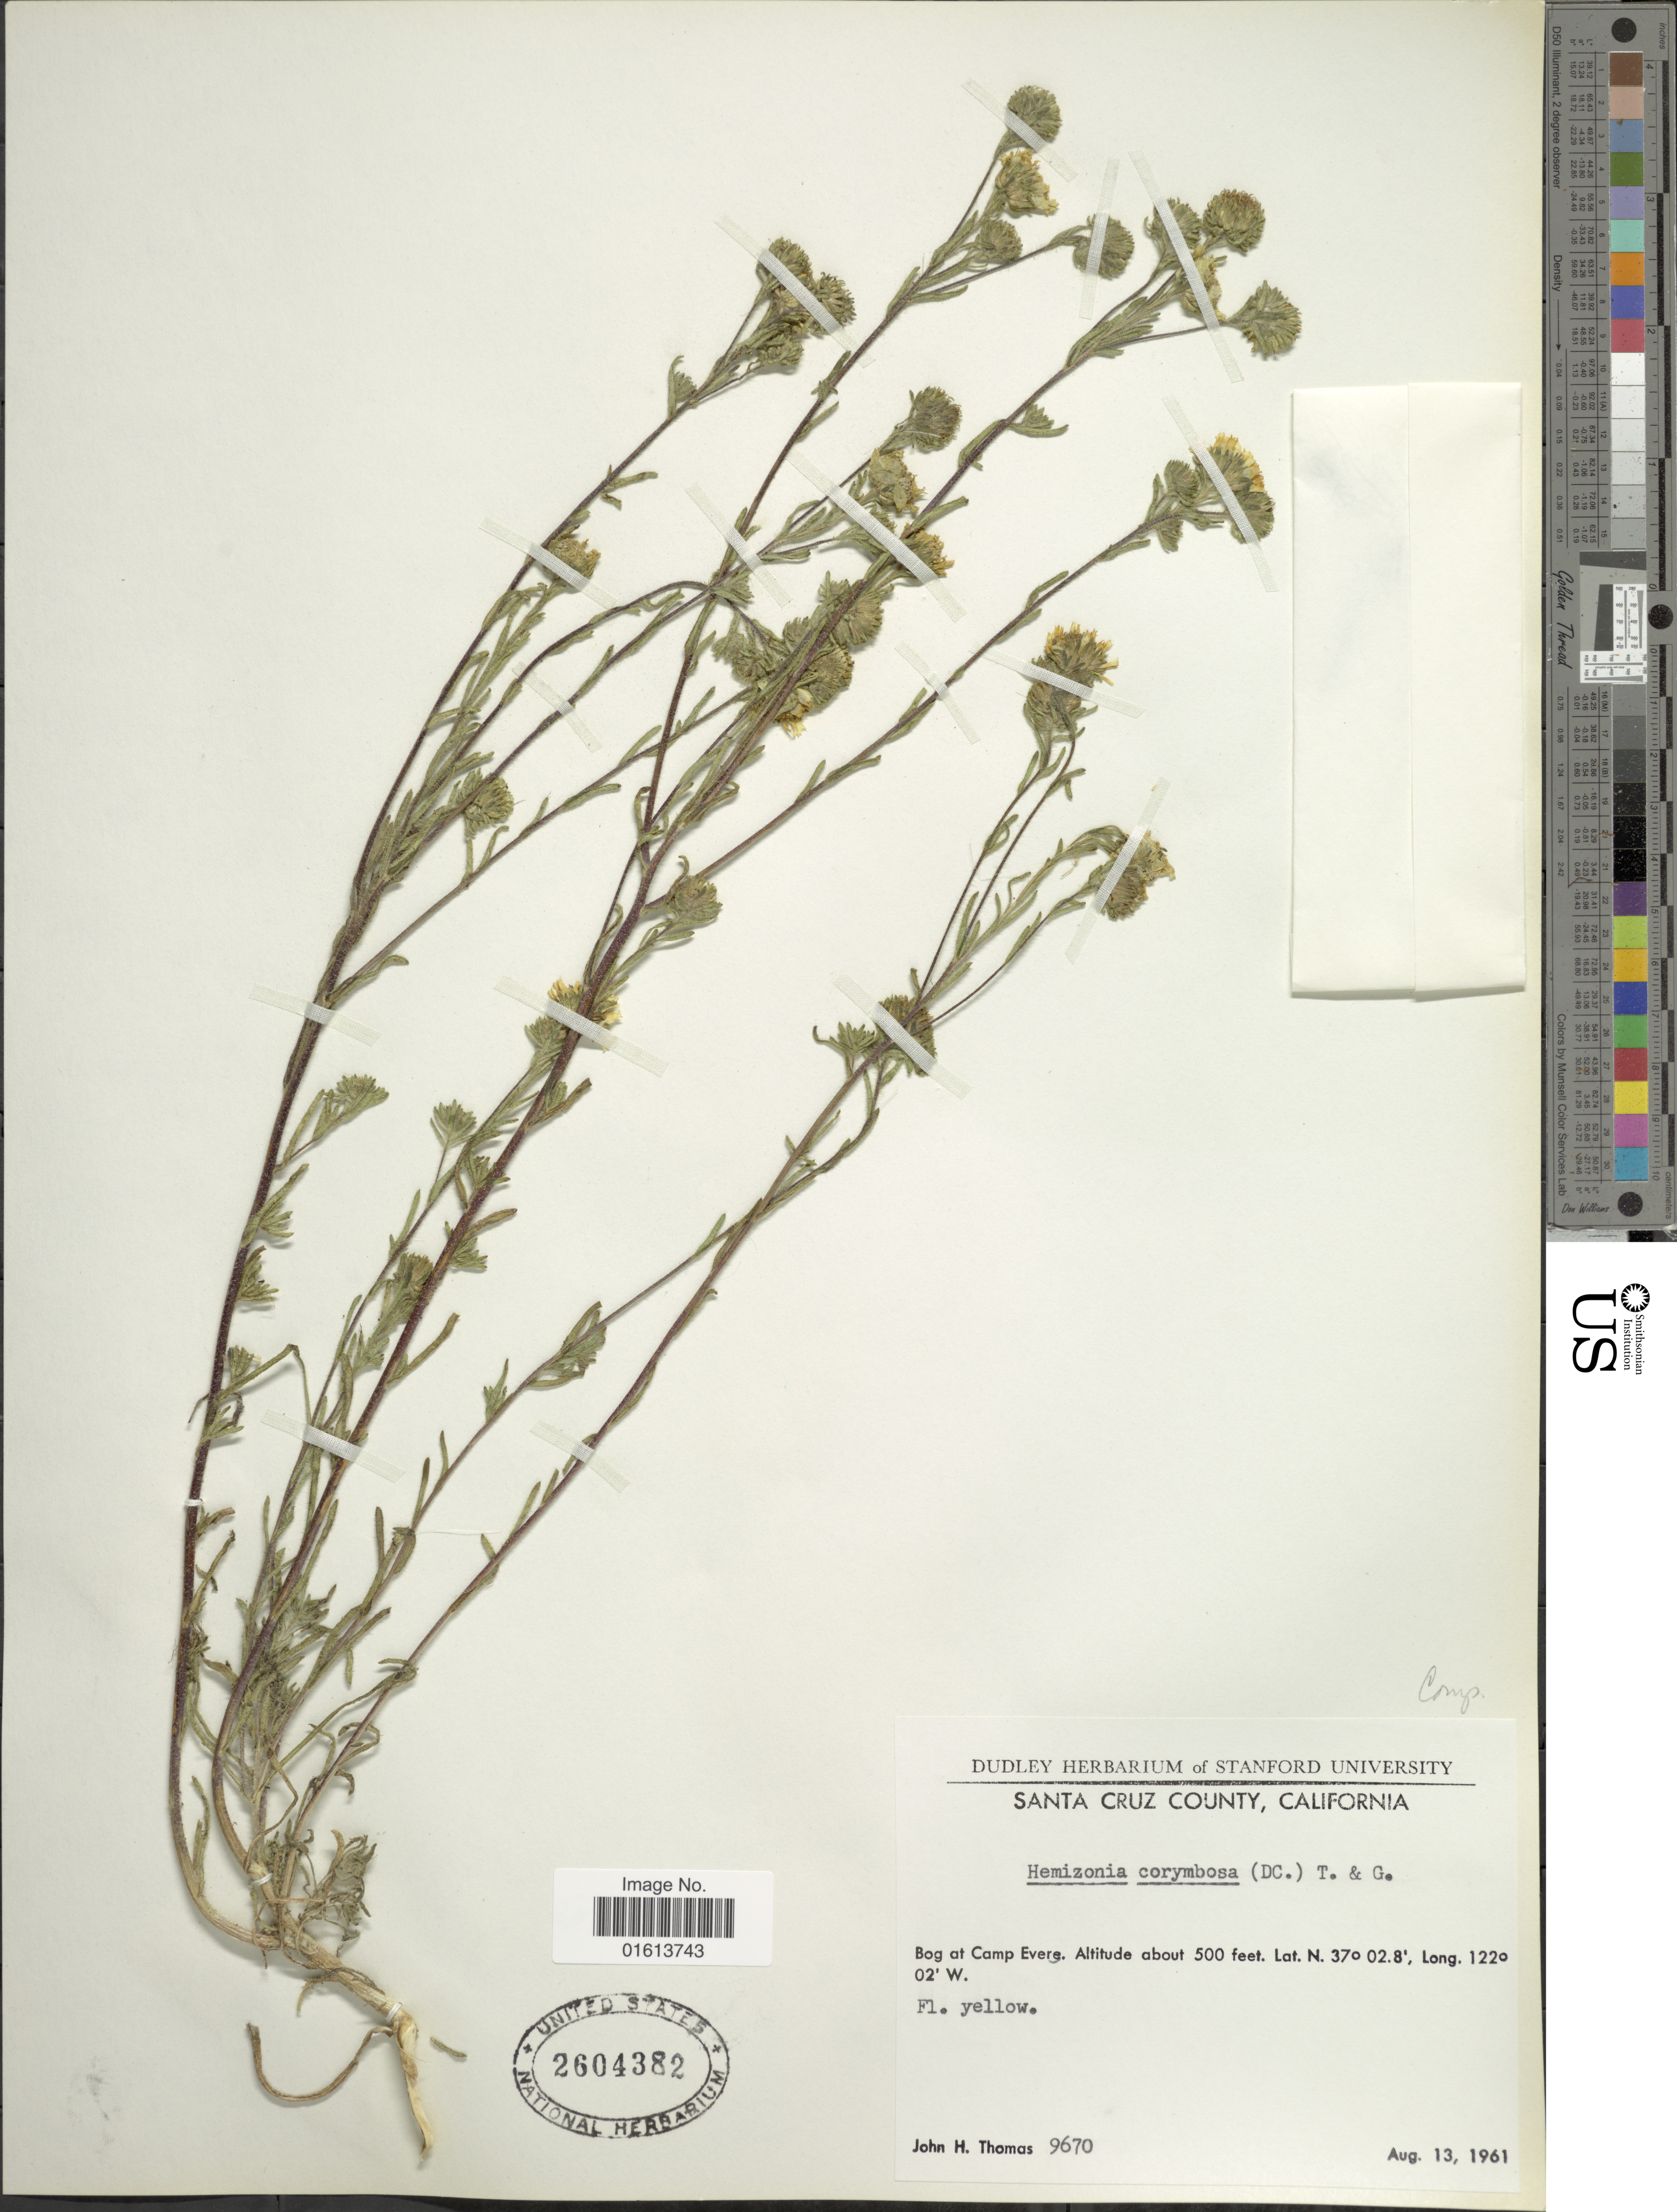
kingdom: Plantae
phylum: Tracheophyta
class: Magnoliopsida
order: Asterales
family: Asteraceae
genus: Deinandra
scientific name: Deinandra corymbosa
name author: (DC.) B.G. Baldwin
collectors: J. H. Thomas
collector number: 9670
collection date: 1961-08-13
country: United States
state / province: California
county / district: Santa Cruz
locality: Santa Cruz County, California, Bog at Camp Evere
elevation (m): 152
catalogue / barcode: US 2604382